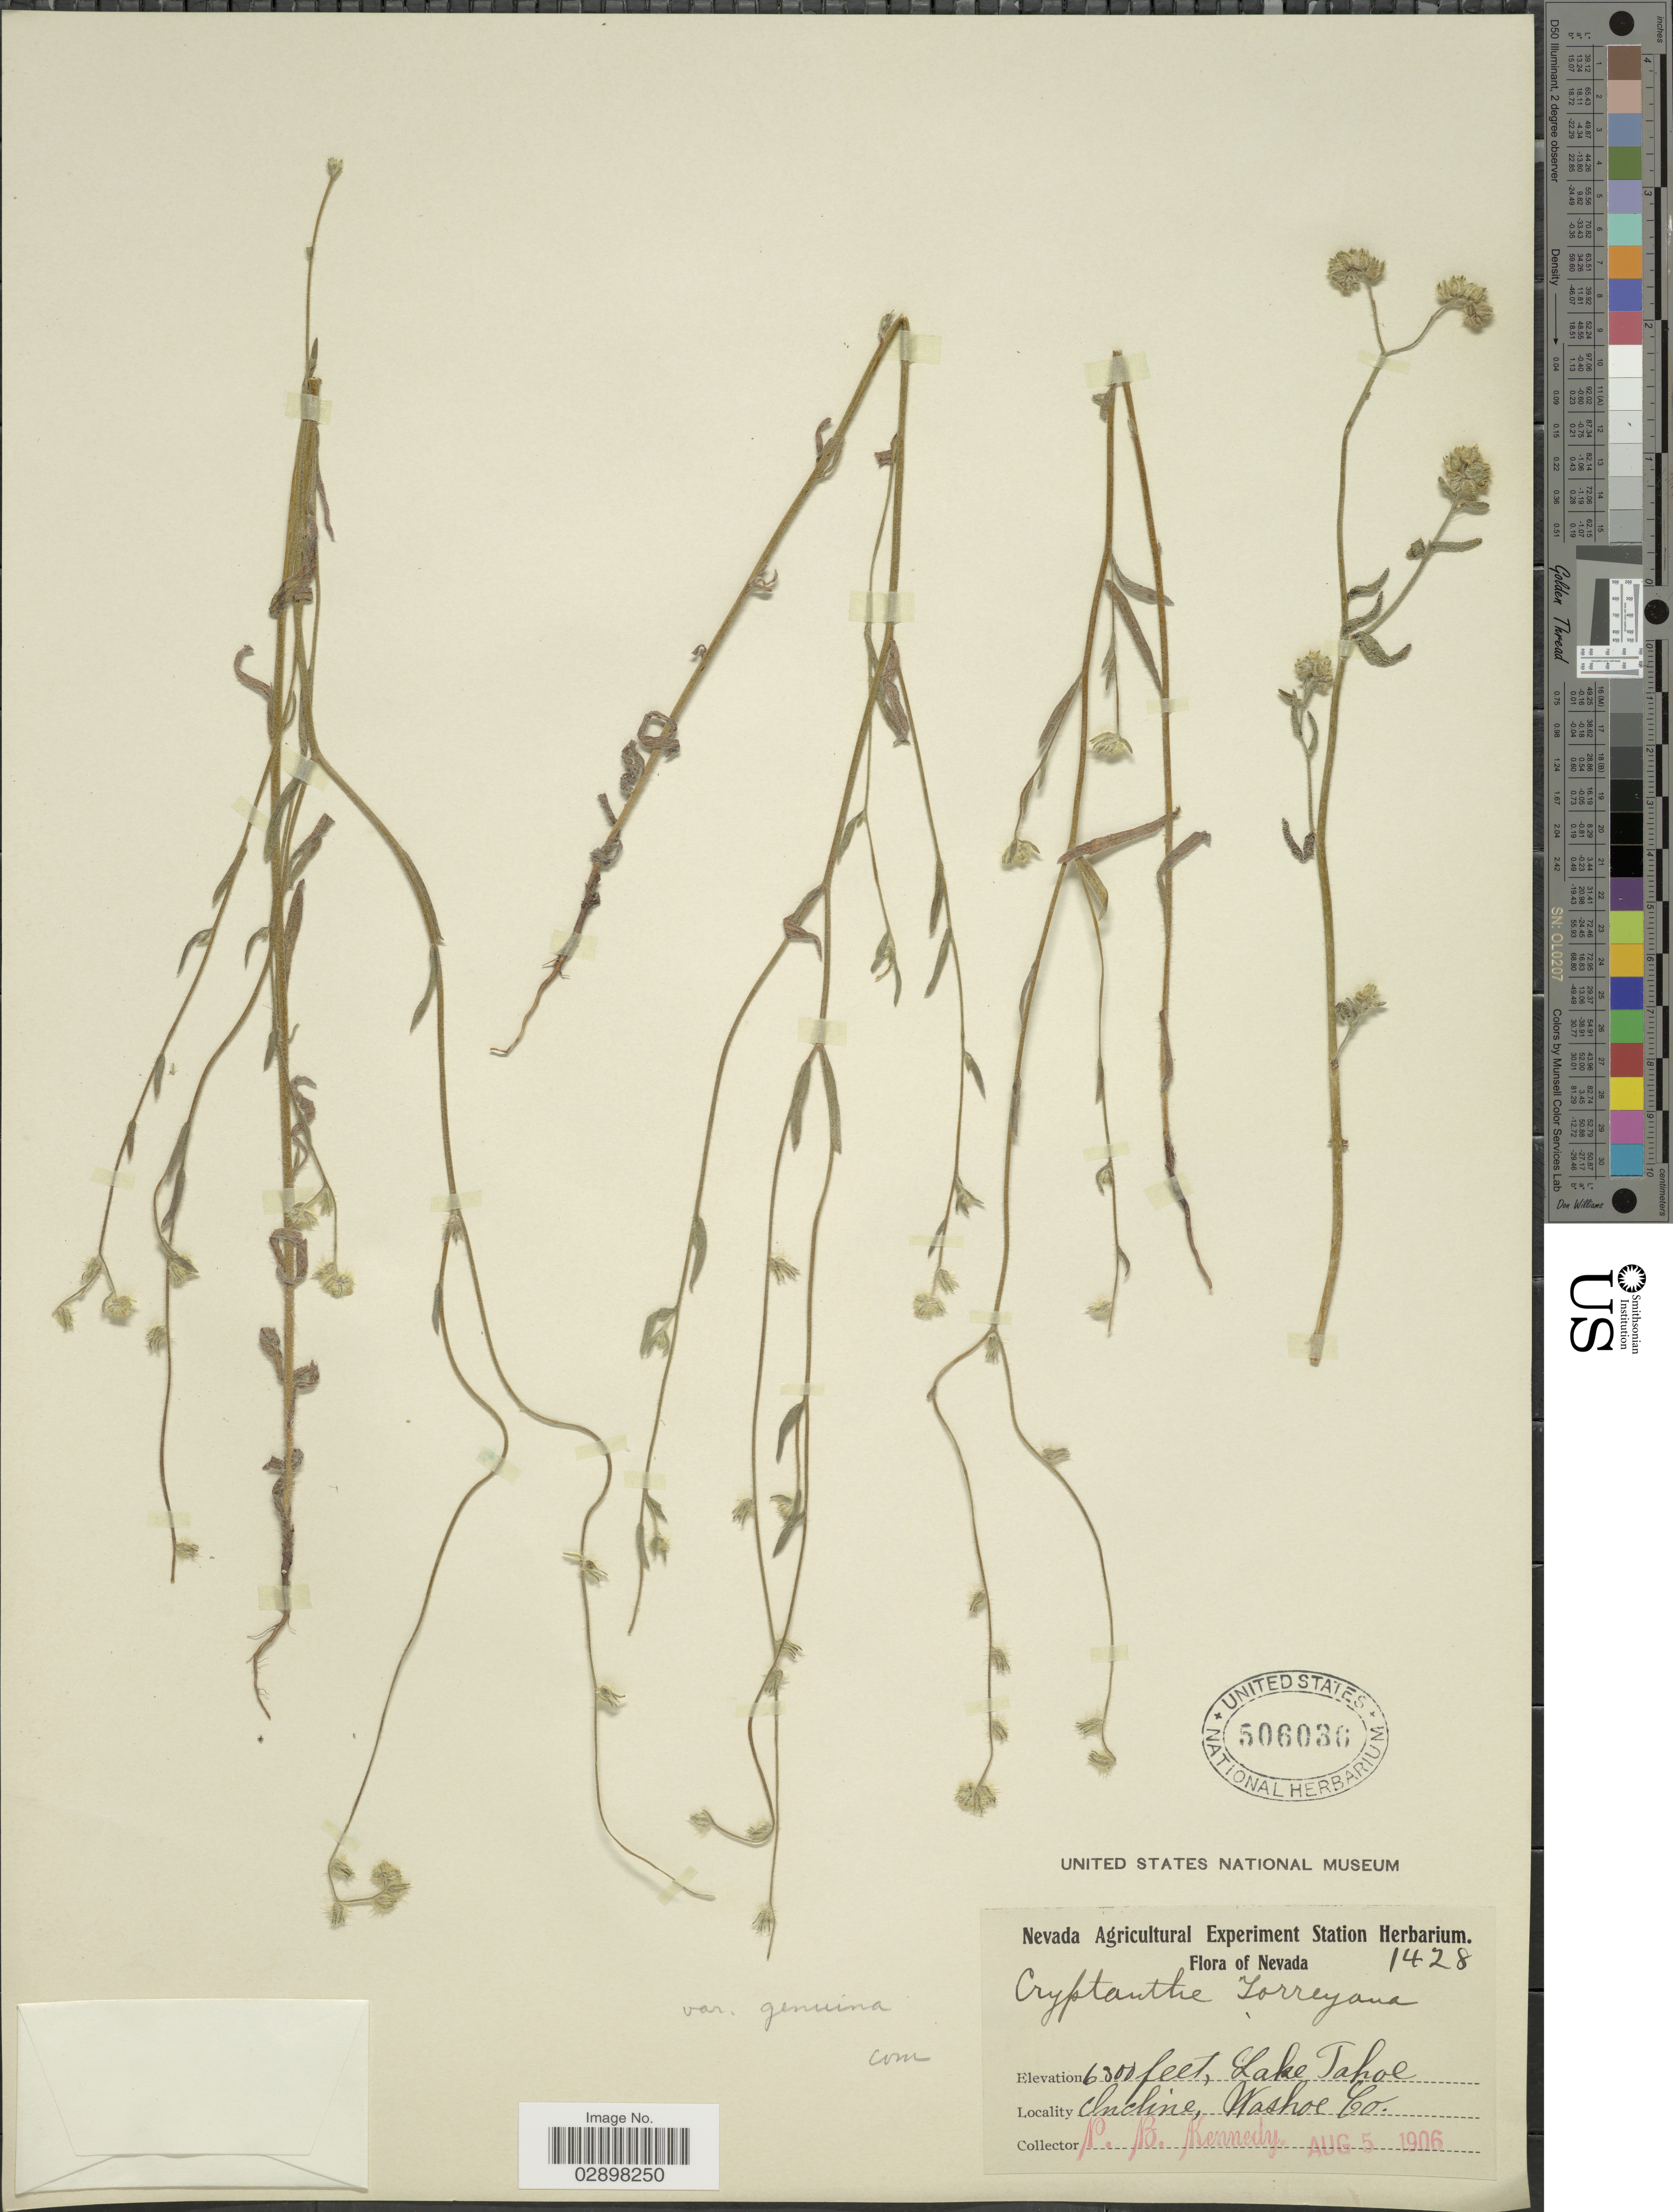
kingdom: Plantae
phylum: Tracheophyta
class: Magnoliopsida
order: Boraginales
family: Boraginaceae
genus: Cryptantha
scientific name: Cryptantha torreyana var. genuina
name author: I.M. Johnst.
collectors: P. B. Kennedy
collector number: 1428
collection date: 1906-08-05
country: United States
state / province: Nevada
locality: Incline, Washoe Co.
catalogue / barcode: US 506036